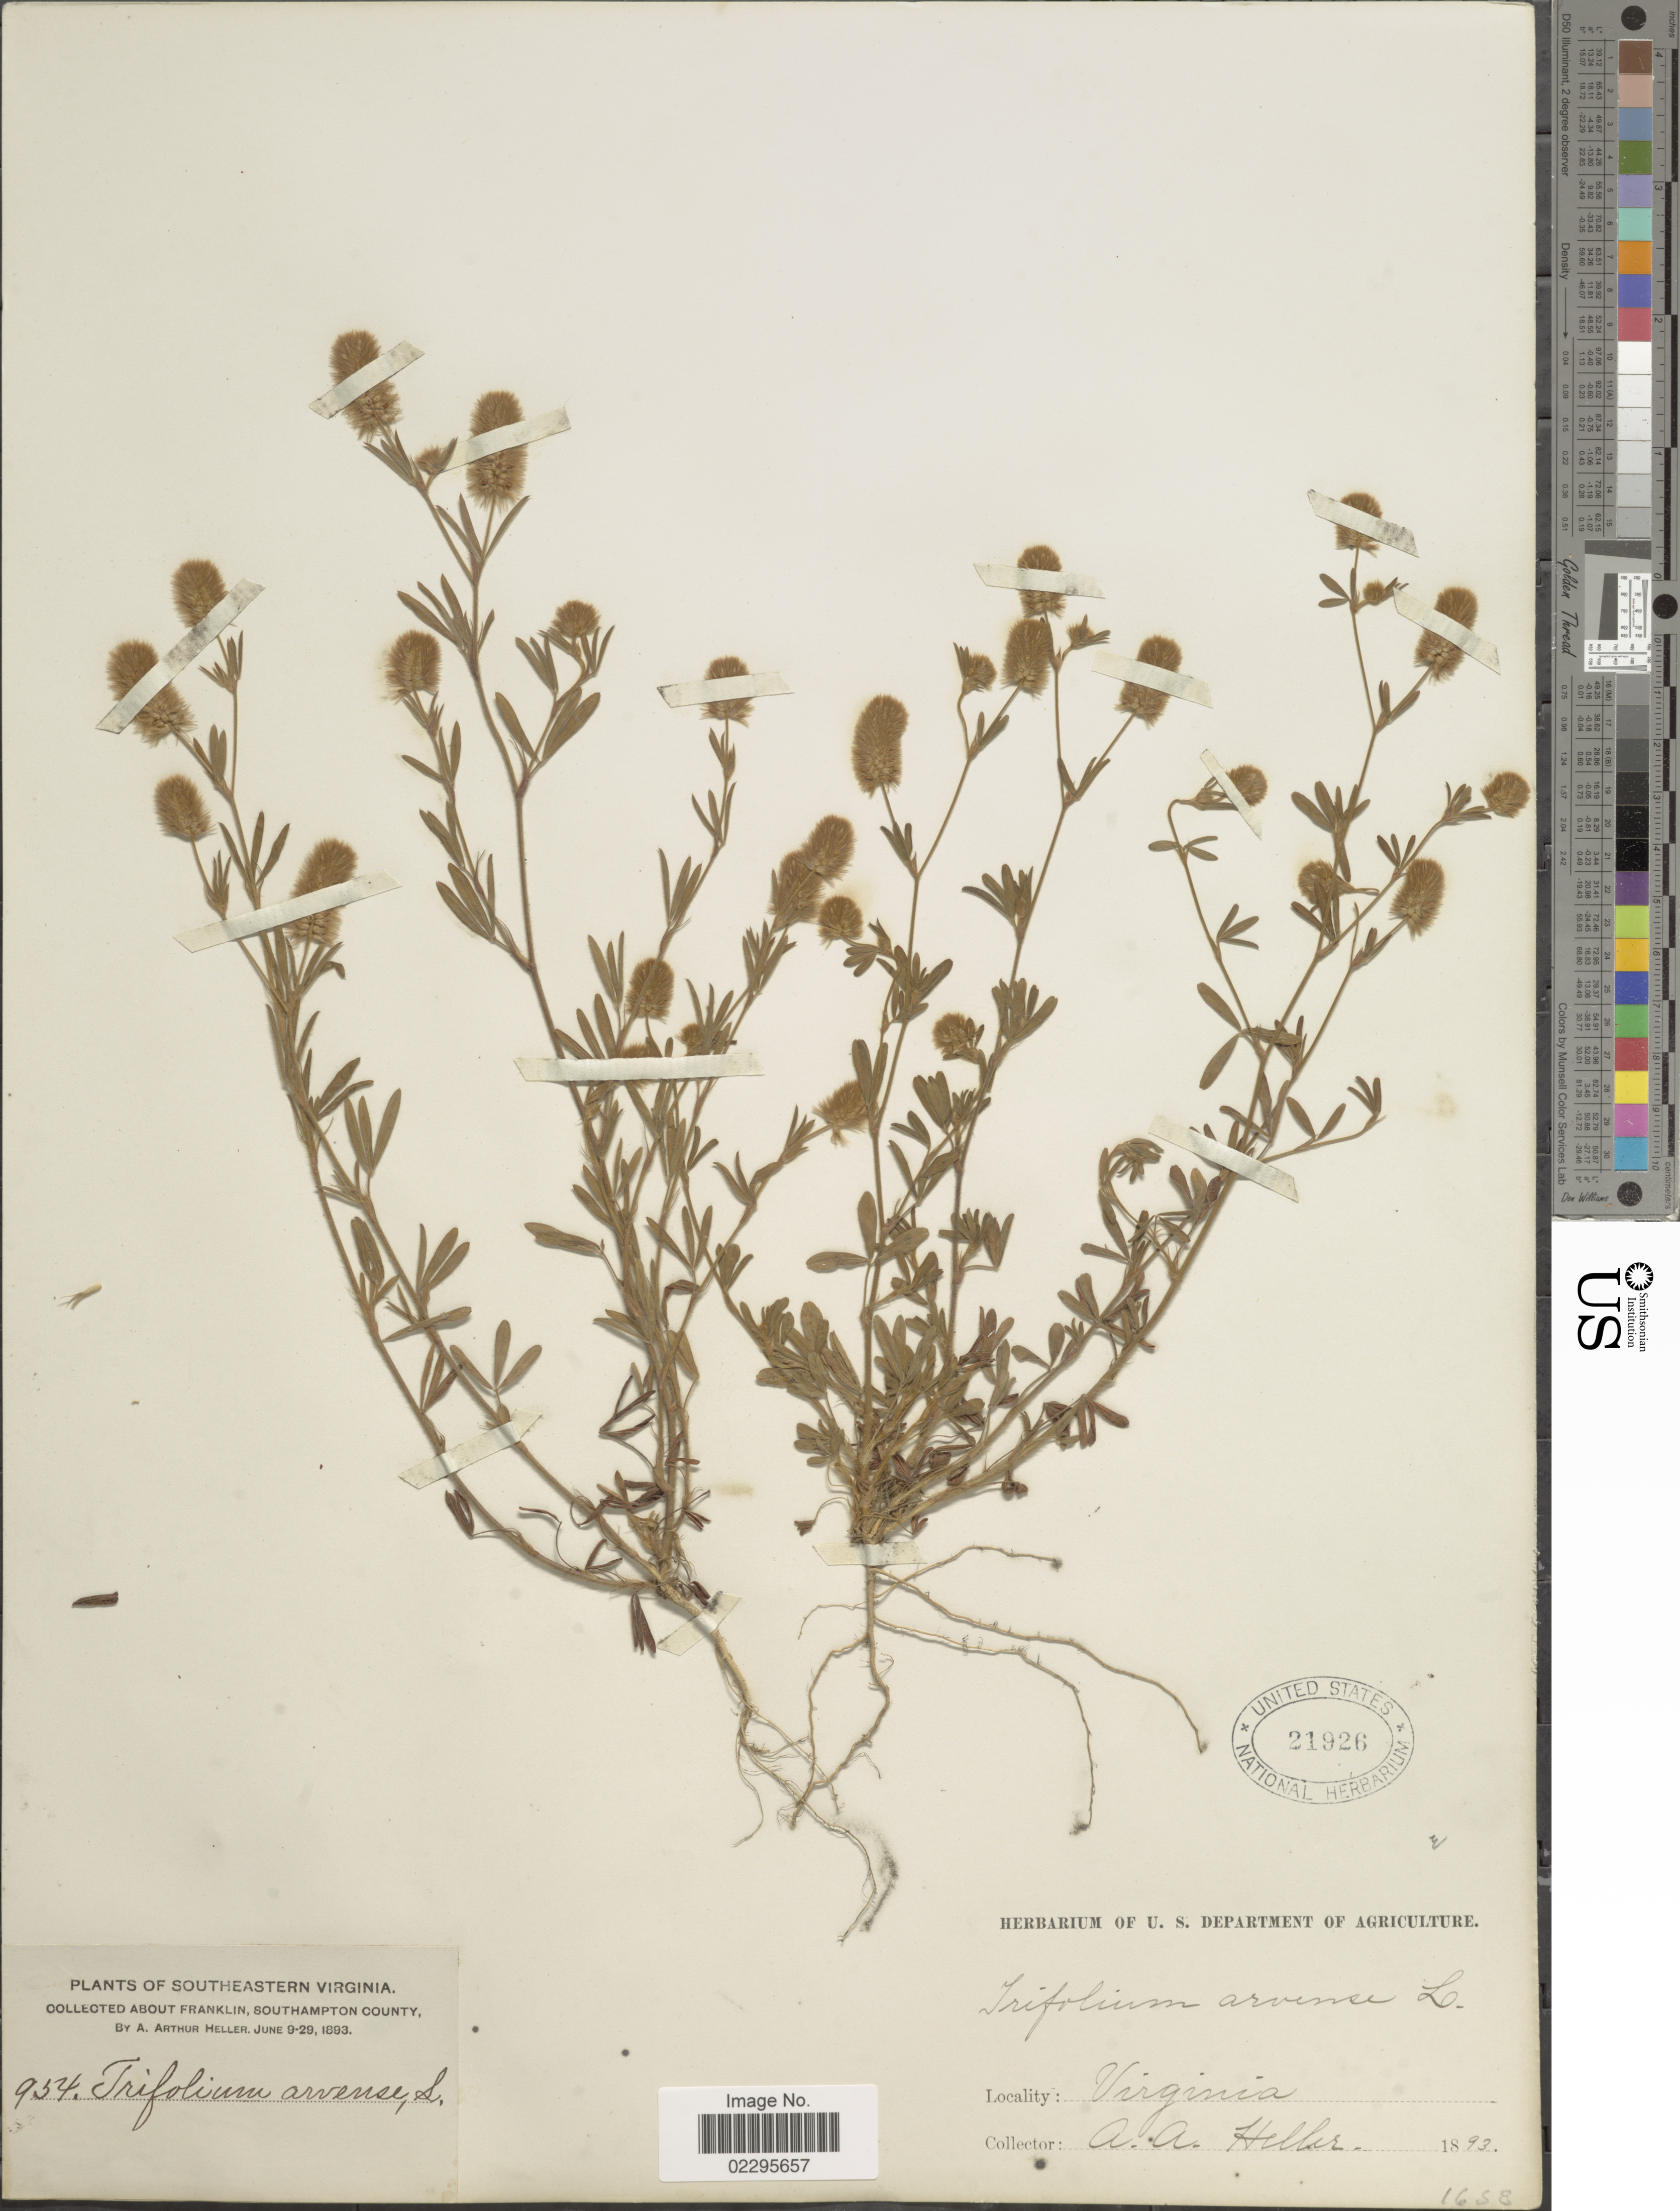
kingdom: Plantae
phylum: Tracheophyta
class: Magnoliopsida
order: Fabales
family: Fabaceae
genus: Trifolium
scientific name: Trifolium arvense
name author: L.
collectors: A. A. Heller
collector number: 934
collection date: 1893-06-09/1893-06-29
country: United States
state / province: Virginia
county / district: City of Franklin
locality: Southeastern Virginia, about Franklin, Southampton County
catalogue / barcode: US 21926